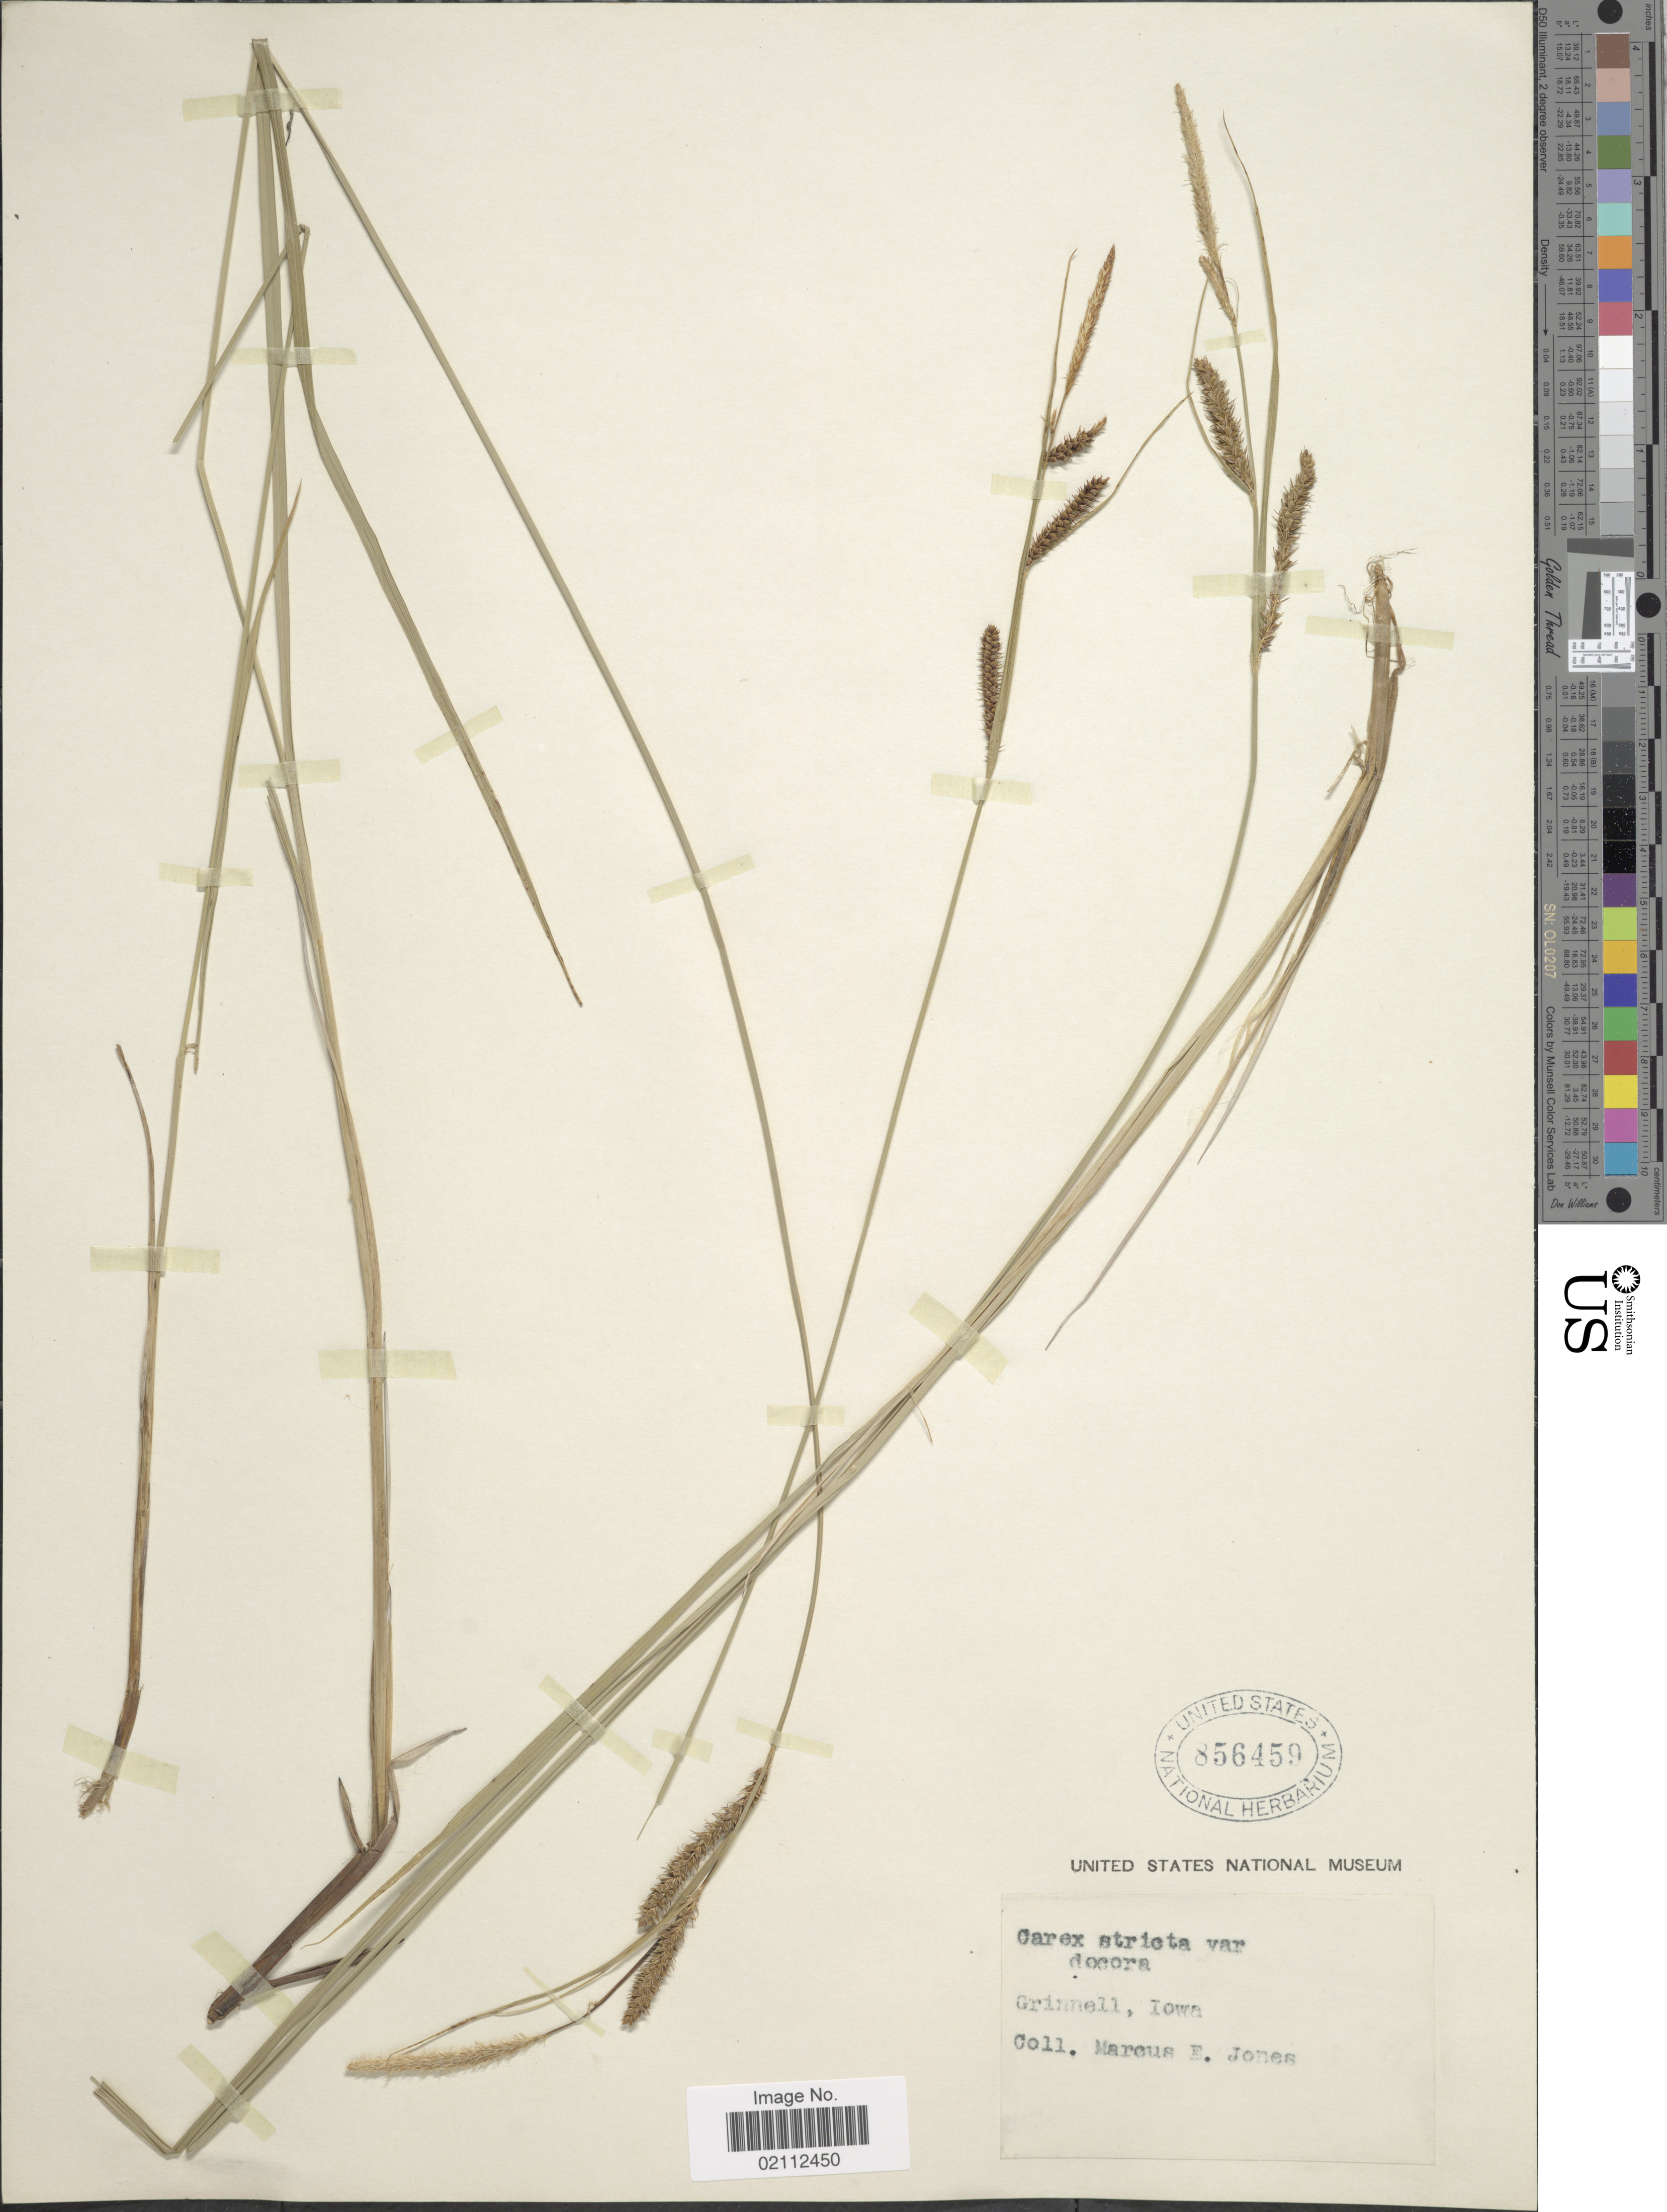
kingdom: Plantae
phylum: Tracheophyta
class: Liliopsida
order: Poales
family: Cyperaceae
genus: Carex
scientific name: Carex haydenii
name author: Dewey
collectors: M. E. Jones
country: United States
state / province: Iowa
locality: Grinnell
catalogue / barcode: US 856459